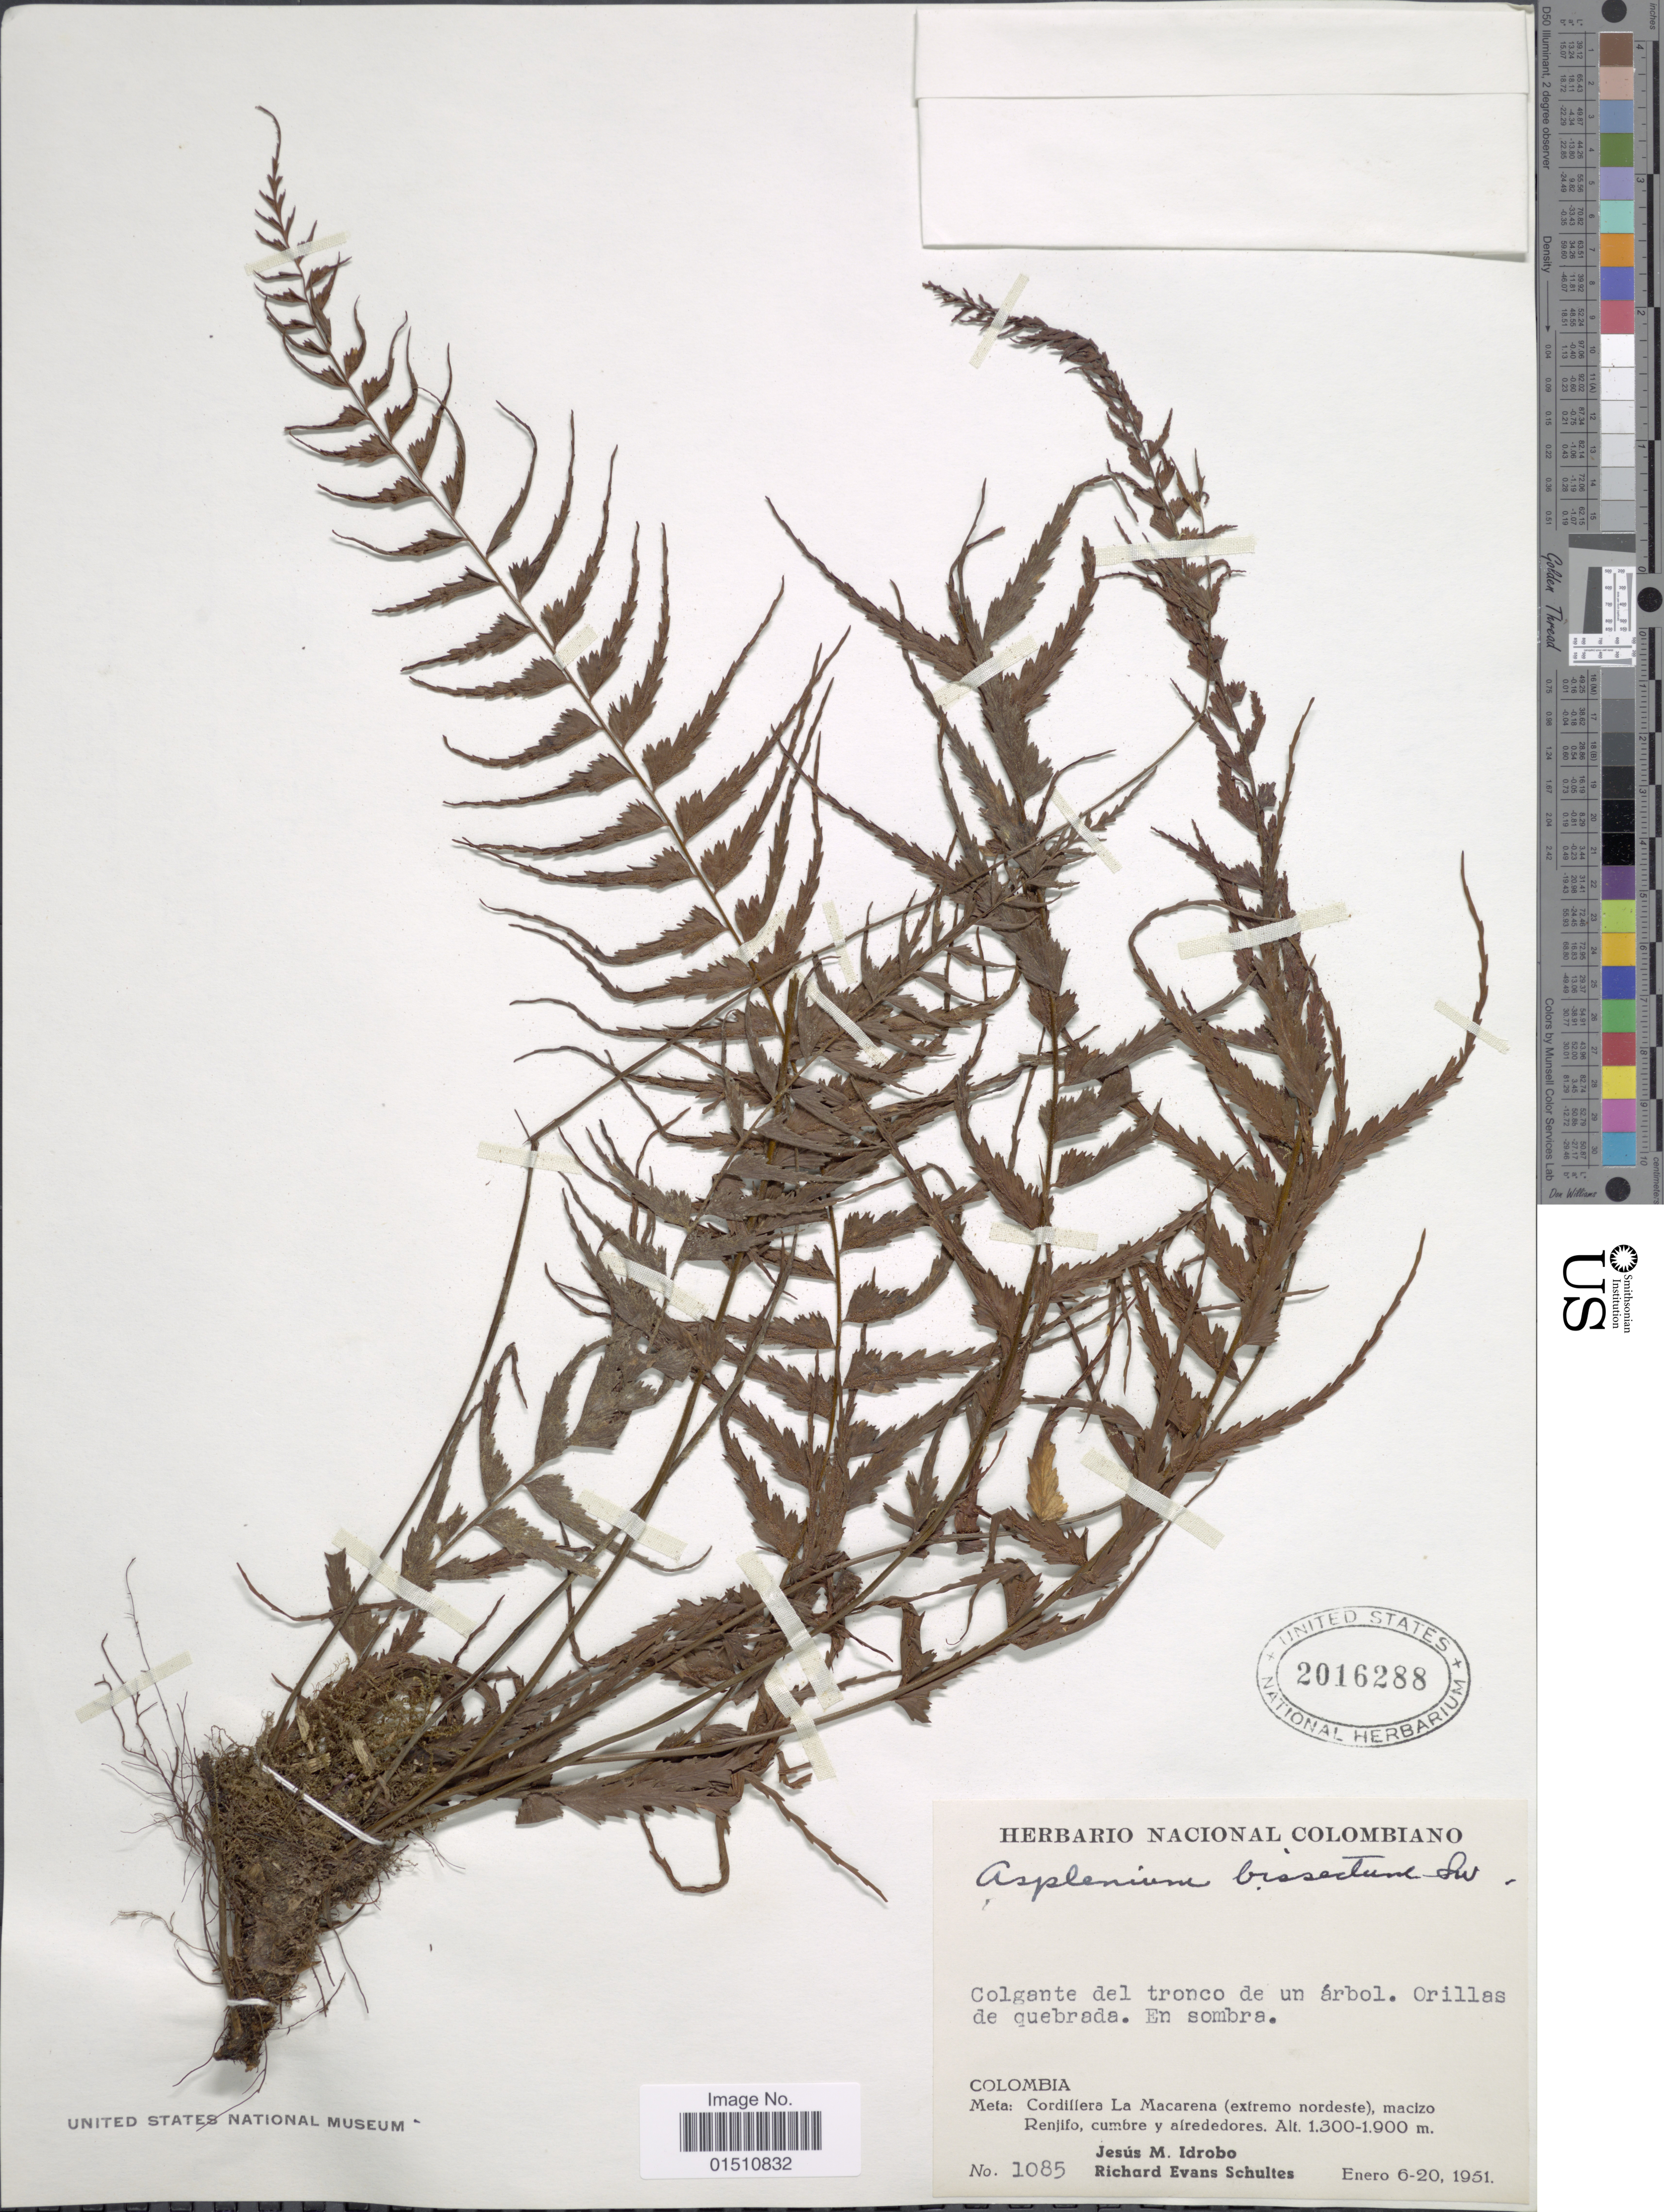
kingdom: Plantae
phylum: Tracheophyta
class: Polypodiopsida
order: Polypodiales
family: Aspleniaceae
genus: Asplenium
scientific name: Asplenium dissectum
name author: Brack. in Wilkes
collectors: J. M. Idrobo & R. E. Schultes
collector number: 1085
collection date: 1951-01-06/1951-01-20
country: Colombia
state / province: Meta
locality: Colombia, Meta: Cordillera La Macarena (extremo nordeste), macizo Renjifo, cumbre y alrededores.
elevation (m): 1300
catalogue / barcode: US 2016288